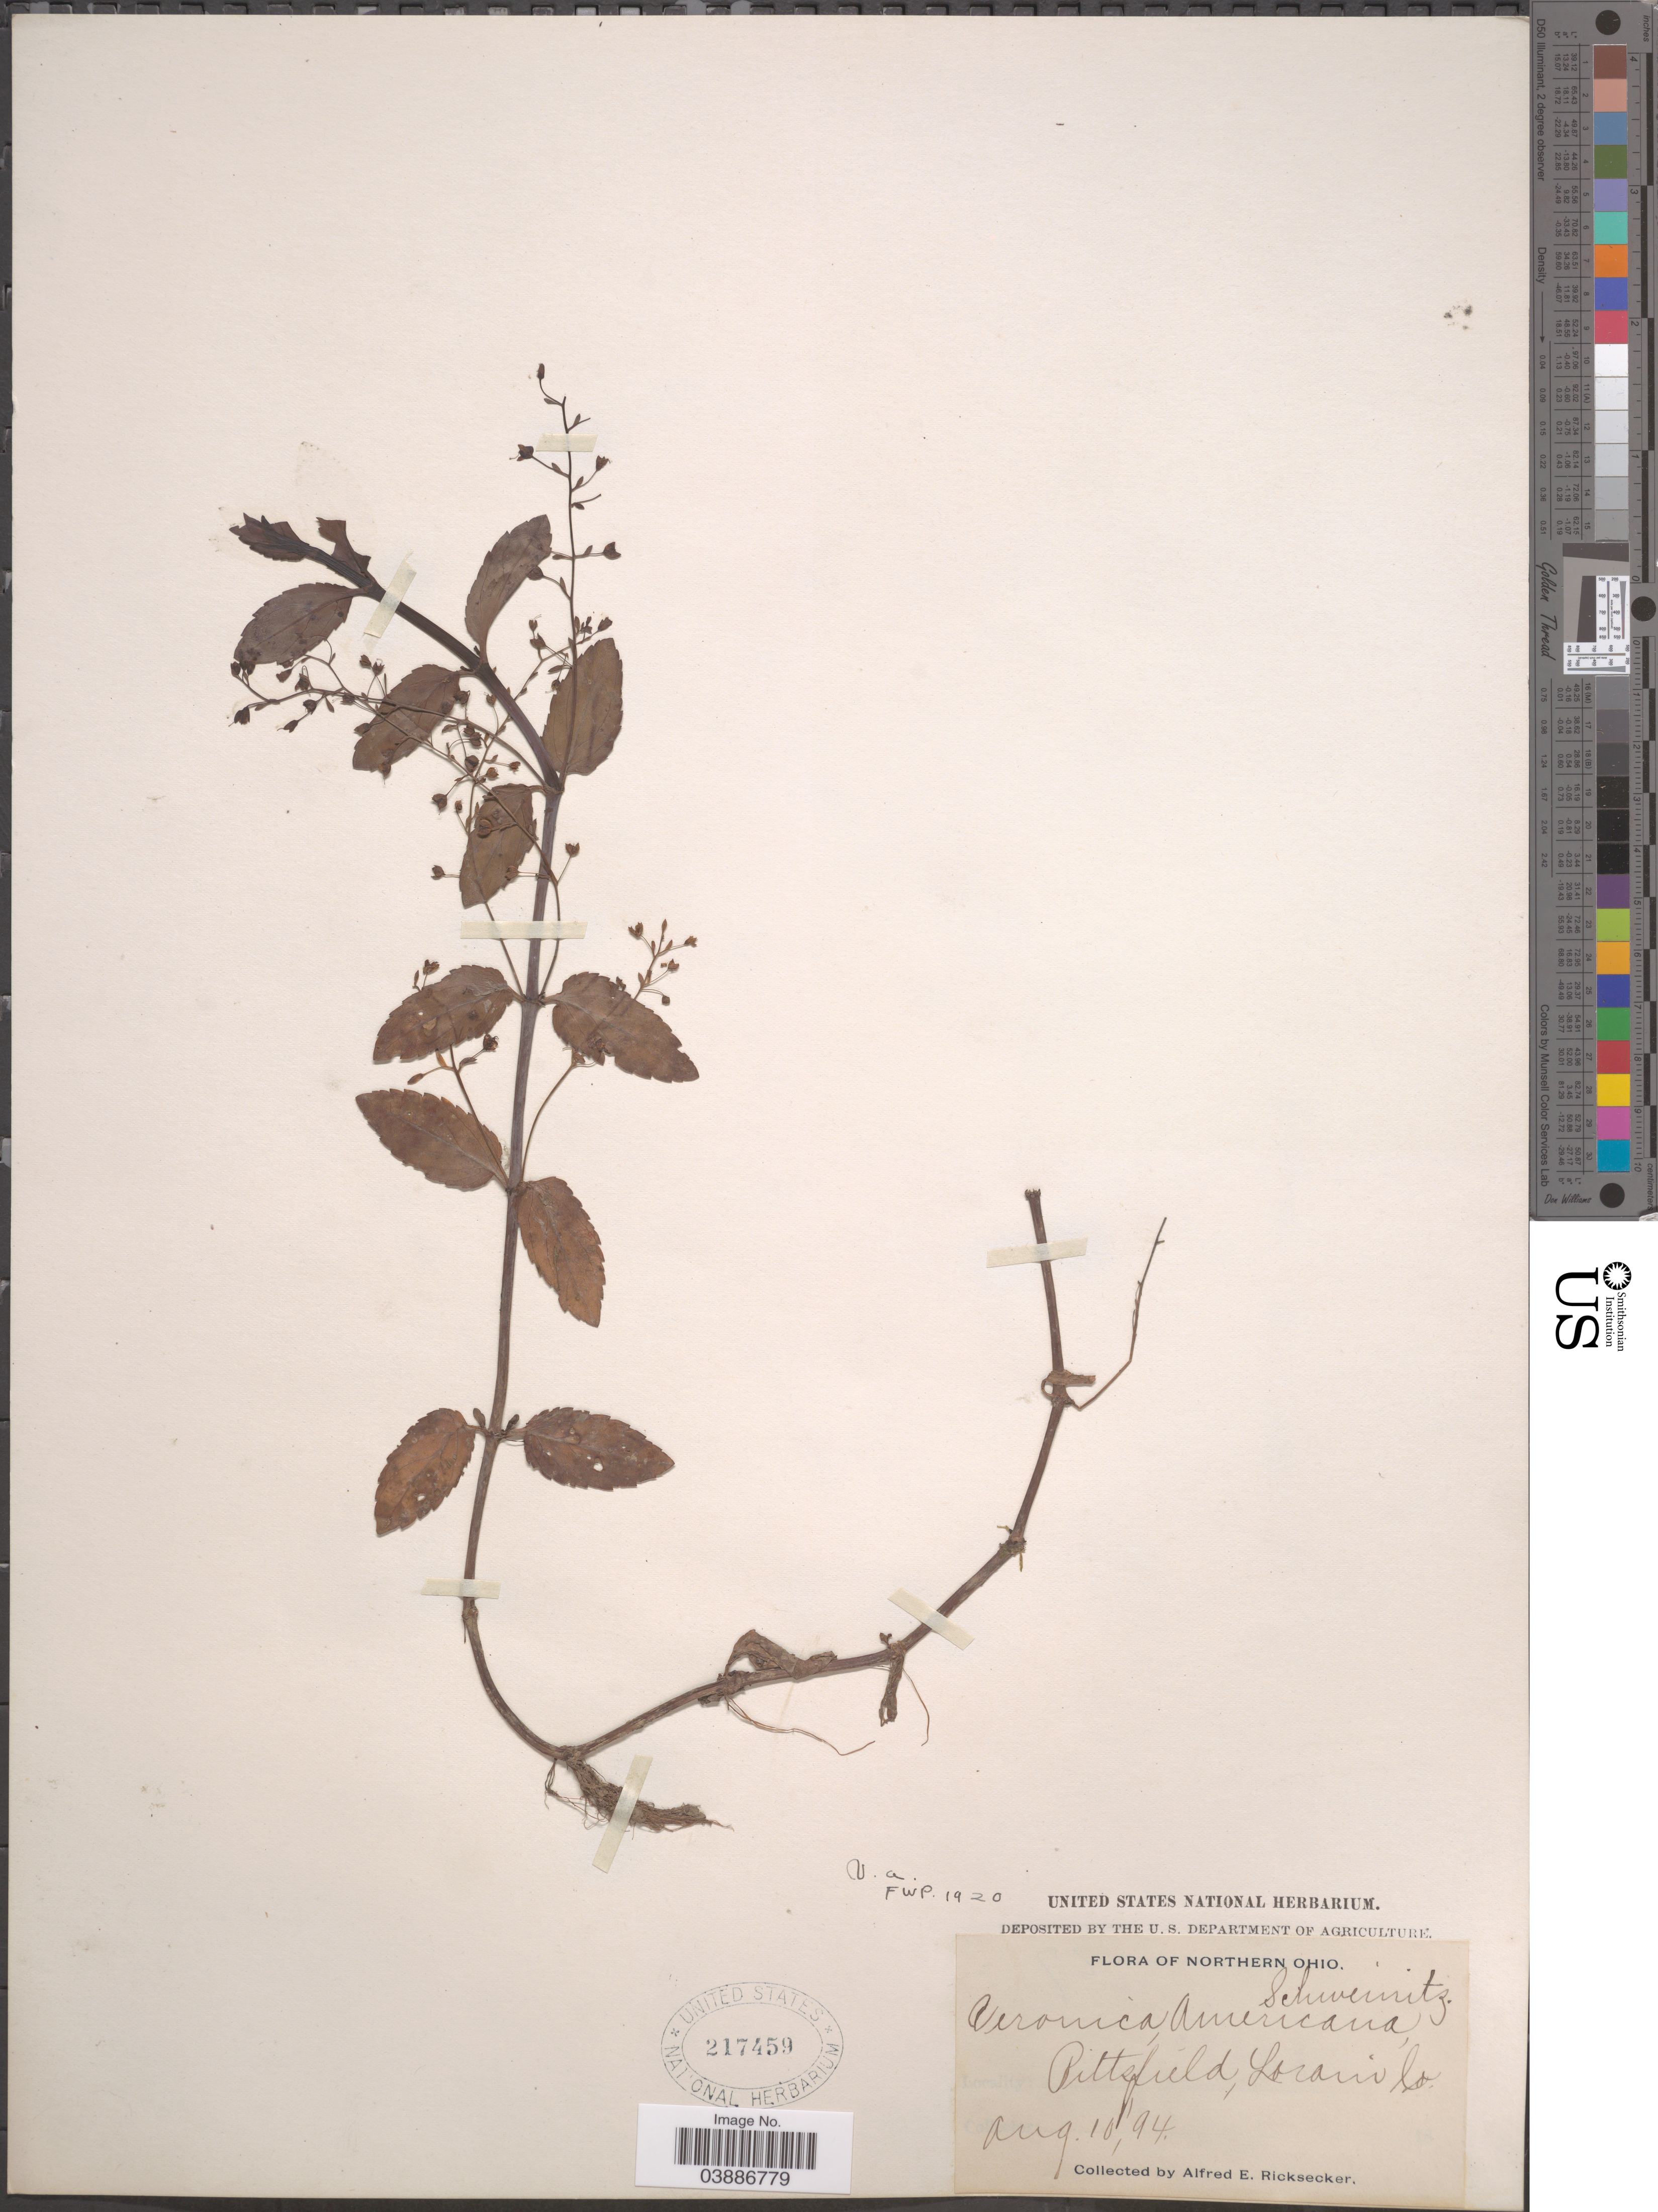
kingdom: Plantae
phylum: Tracheophyta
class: Magnoliopsida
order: Lamiales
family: Plantaginaceae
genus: Veronica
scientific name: Veronica americana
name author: Schwein. ex Benth.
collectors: A. E. Ricksecker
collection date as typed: Transcribed d/m/y: 10/8/94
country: United States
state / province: Ohio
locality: Northern Ohio. Pittsfield, Lorain Co.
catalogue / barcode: US 217459